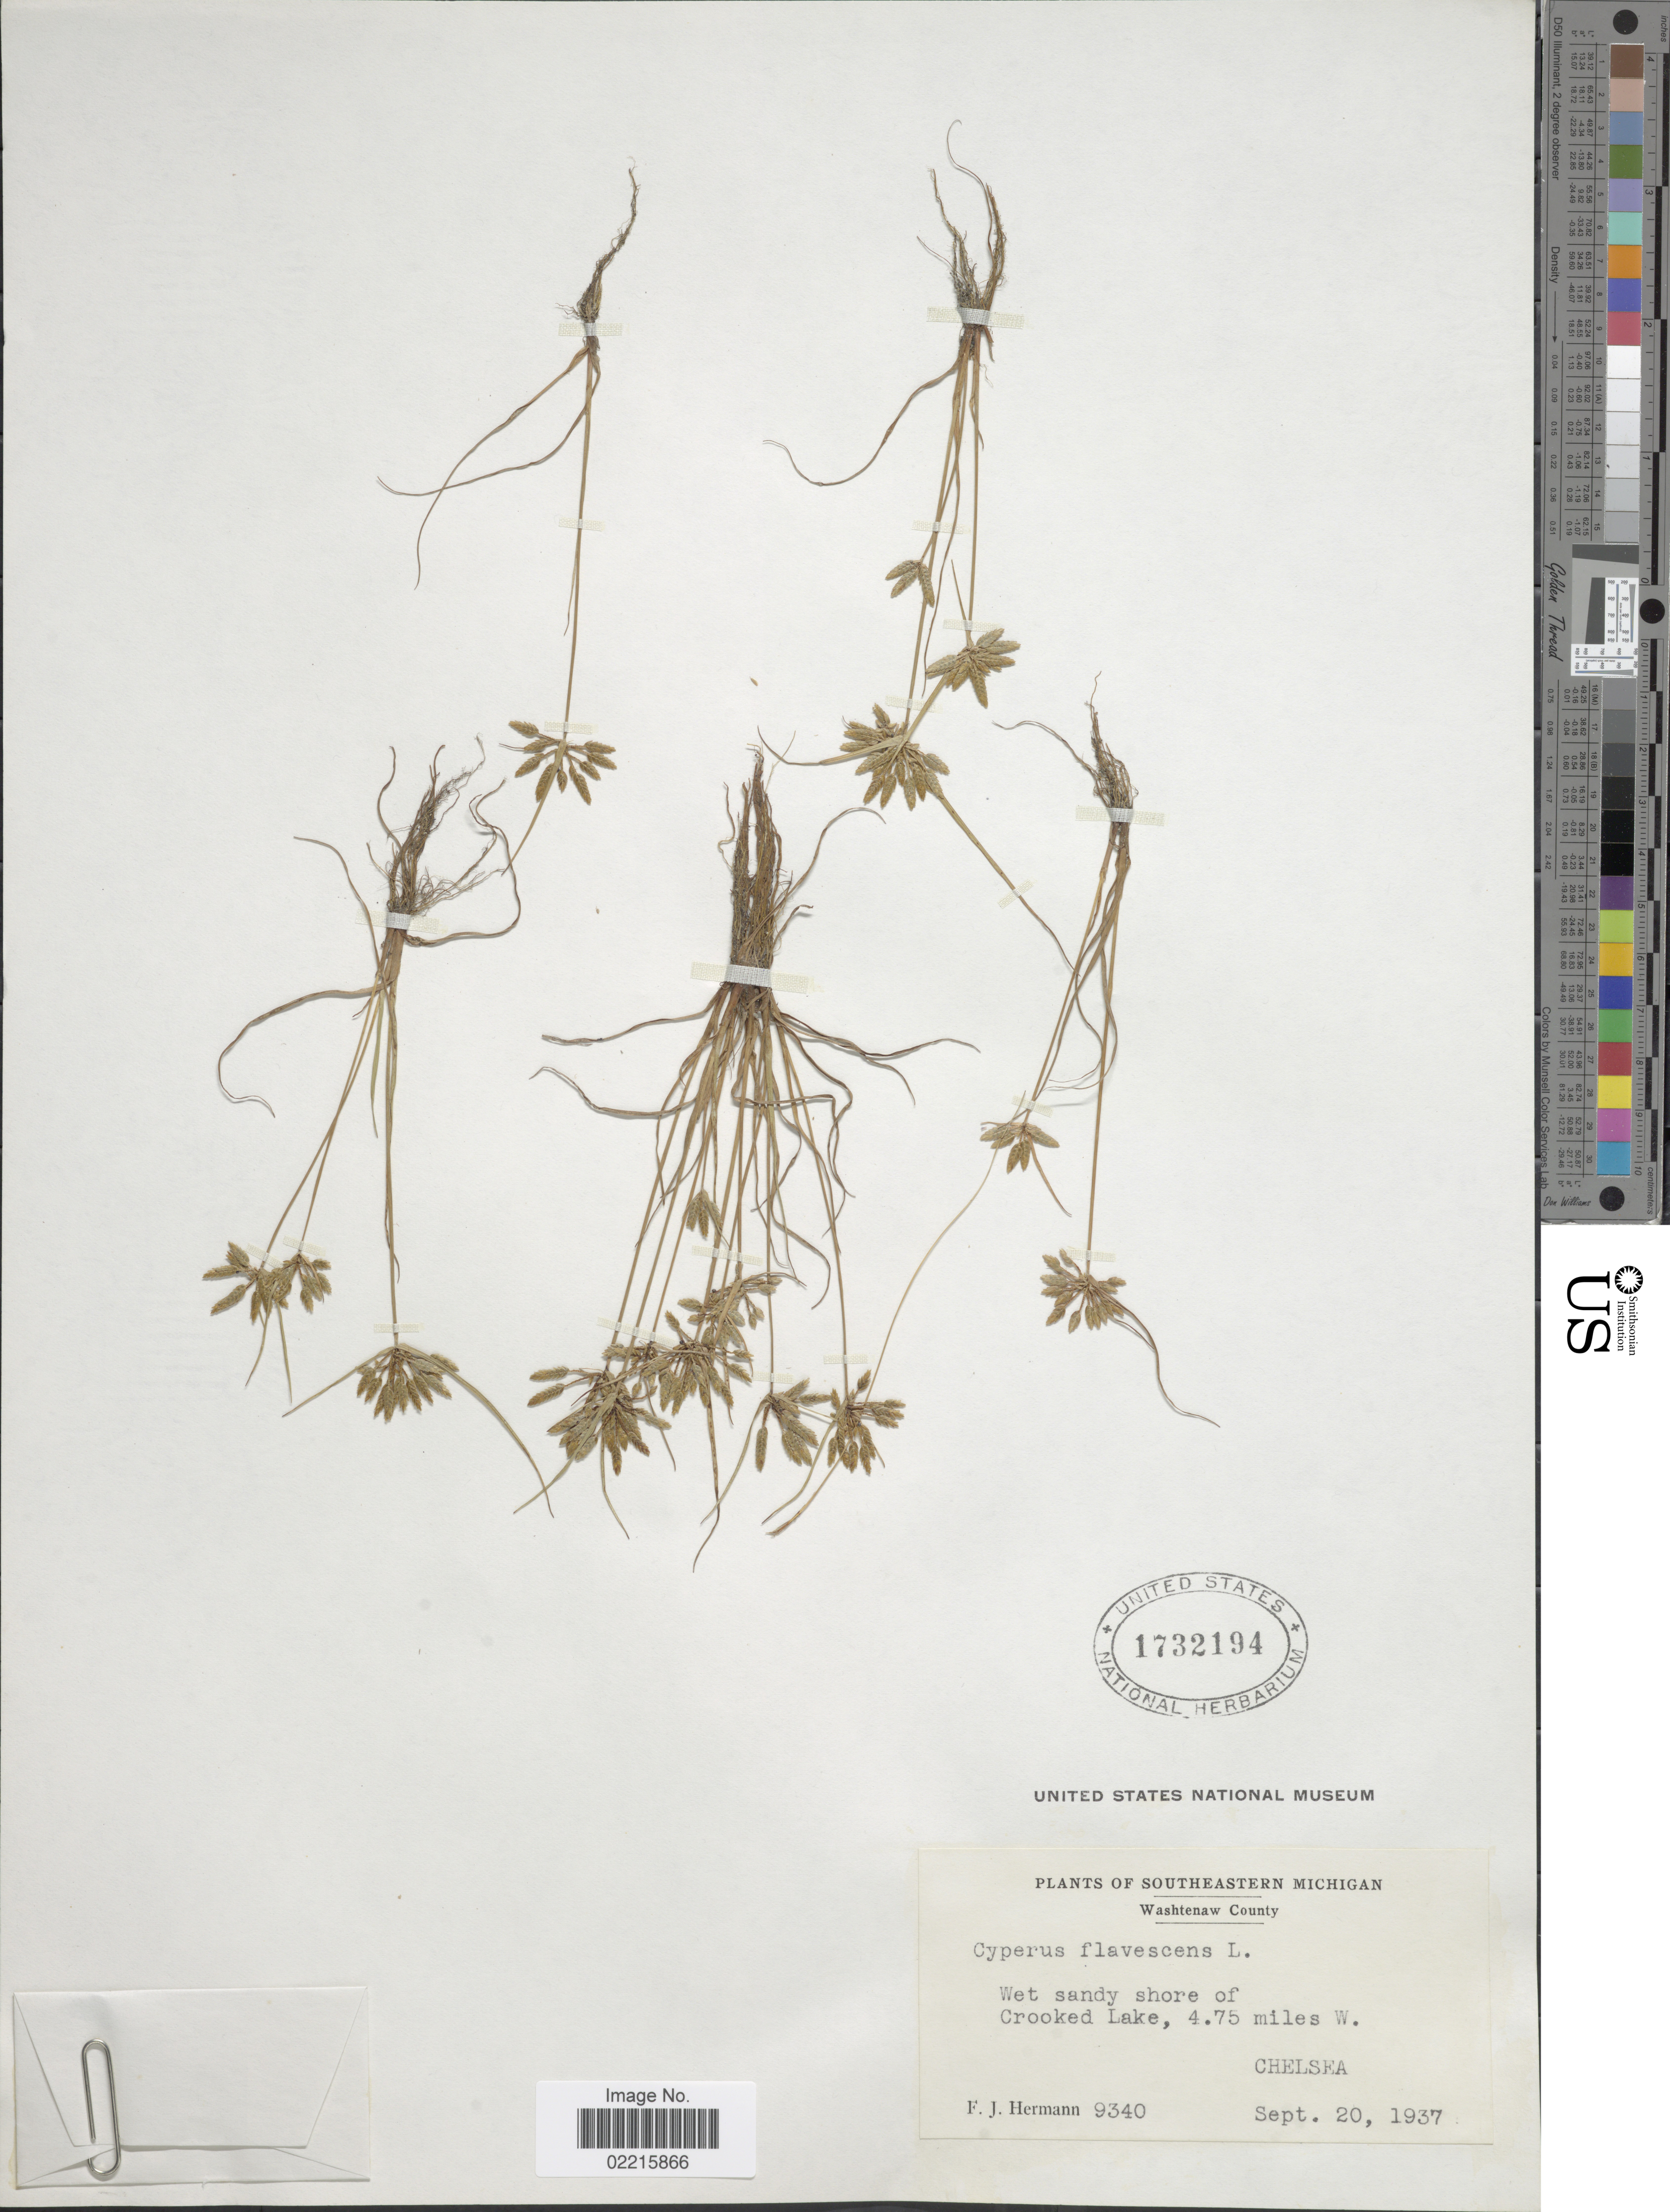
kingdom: Plantae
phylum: Tracheophyta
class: Liliopsida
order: Poales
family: Cyperaceae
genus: Cyperus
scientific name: Cyperus flavescens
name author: L.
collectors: F. J. Hermann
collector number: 9340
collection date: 1937-09-20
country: United States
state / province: Michigan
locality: Southeastern Michigan. Washtenaw County. Wet sandy shore of Crooked Lake, 4.75 miles W. Chelsea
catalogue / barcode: US 1732194